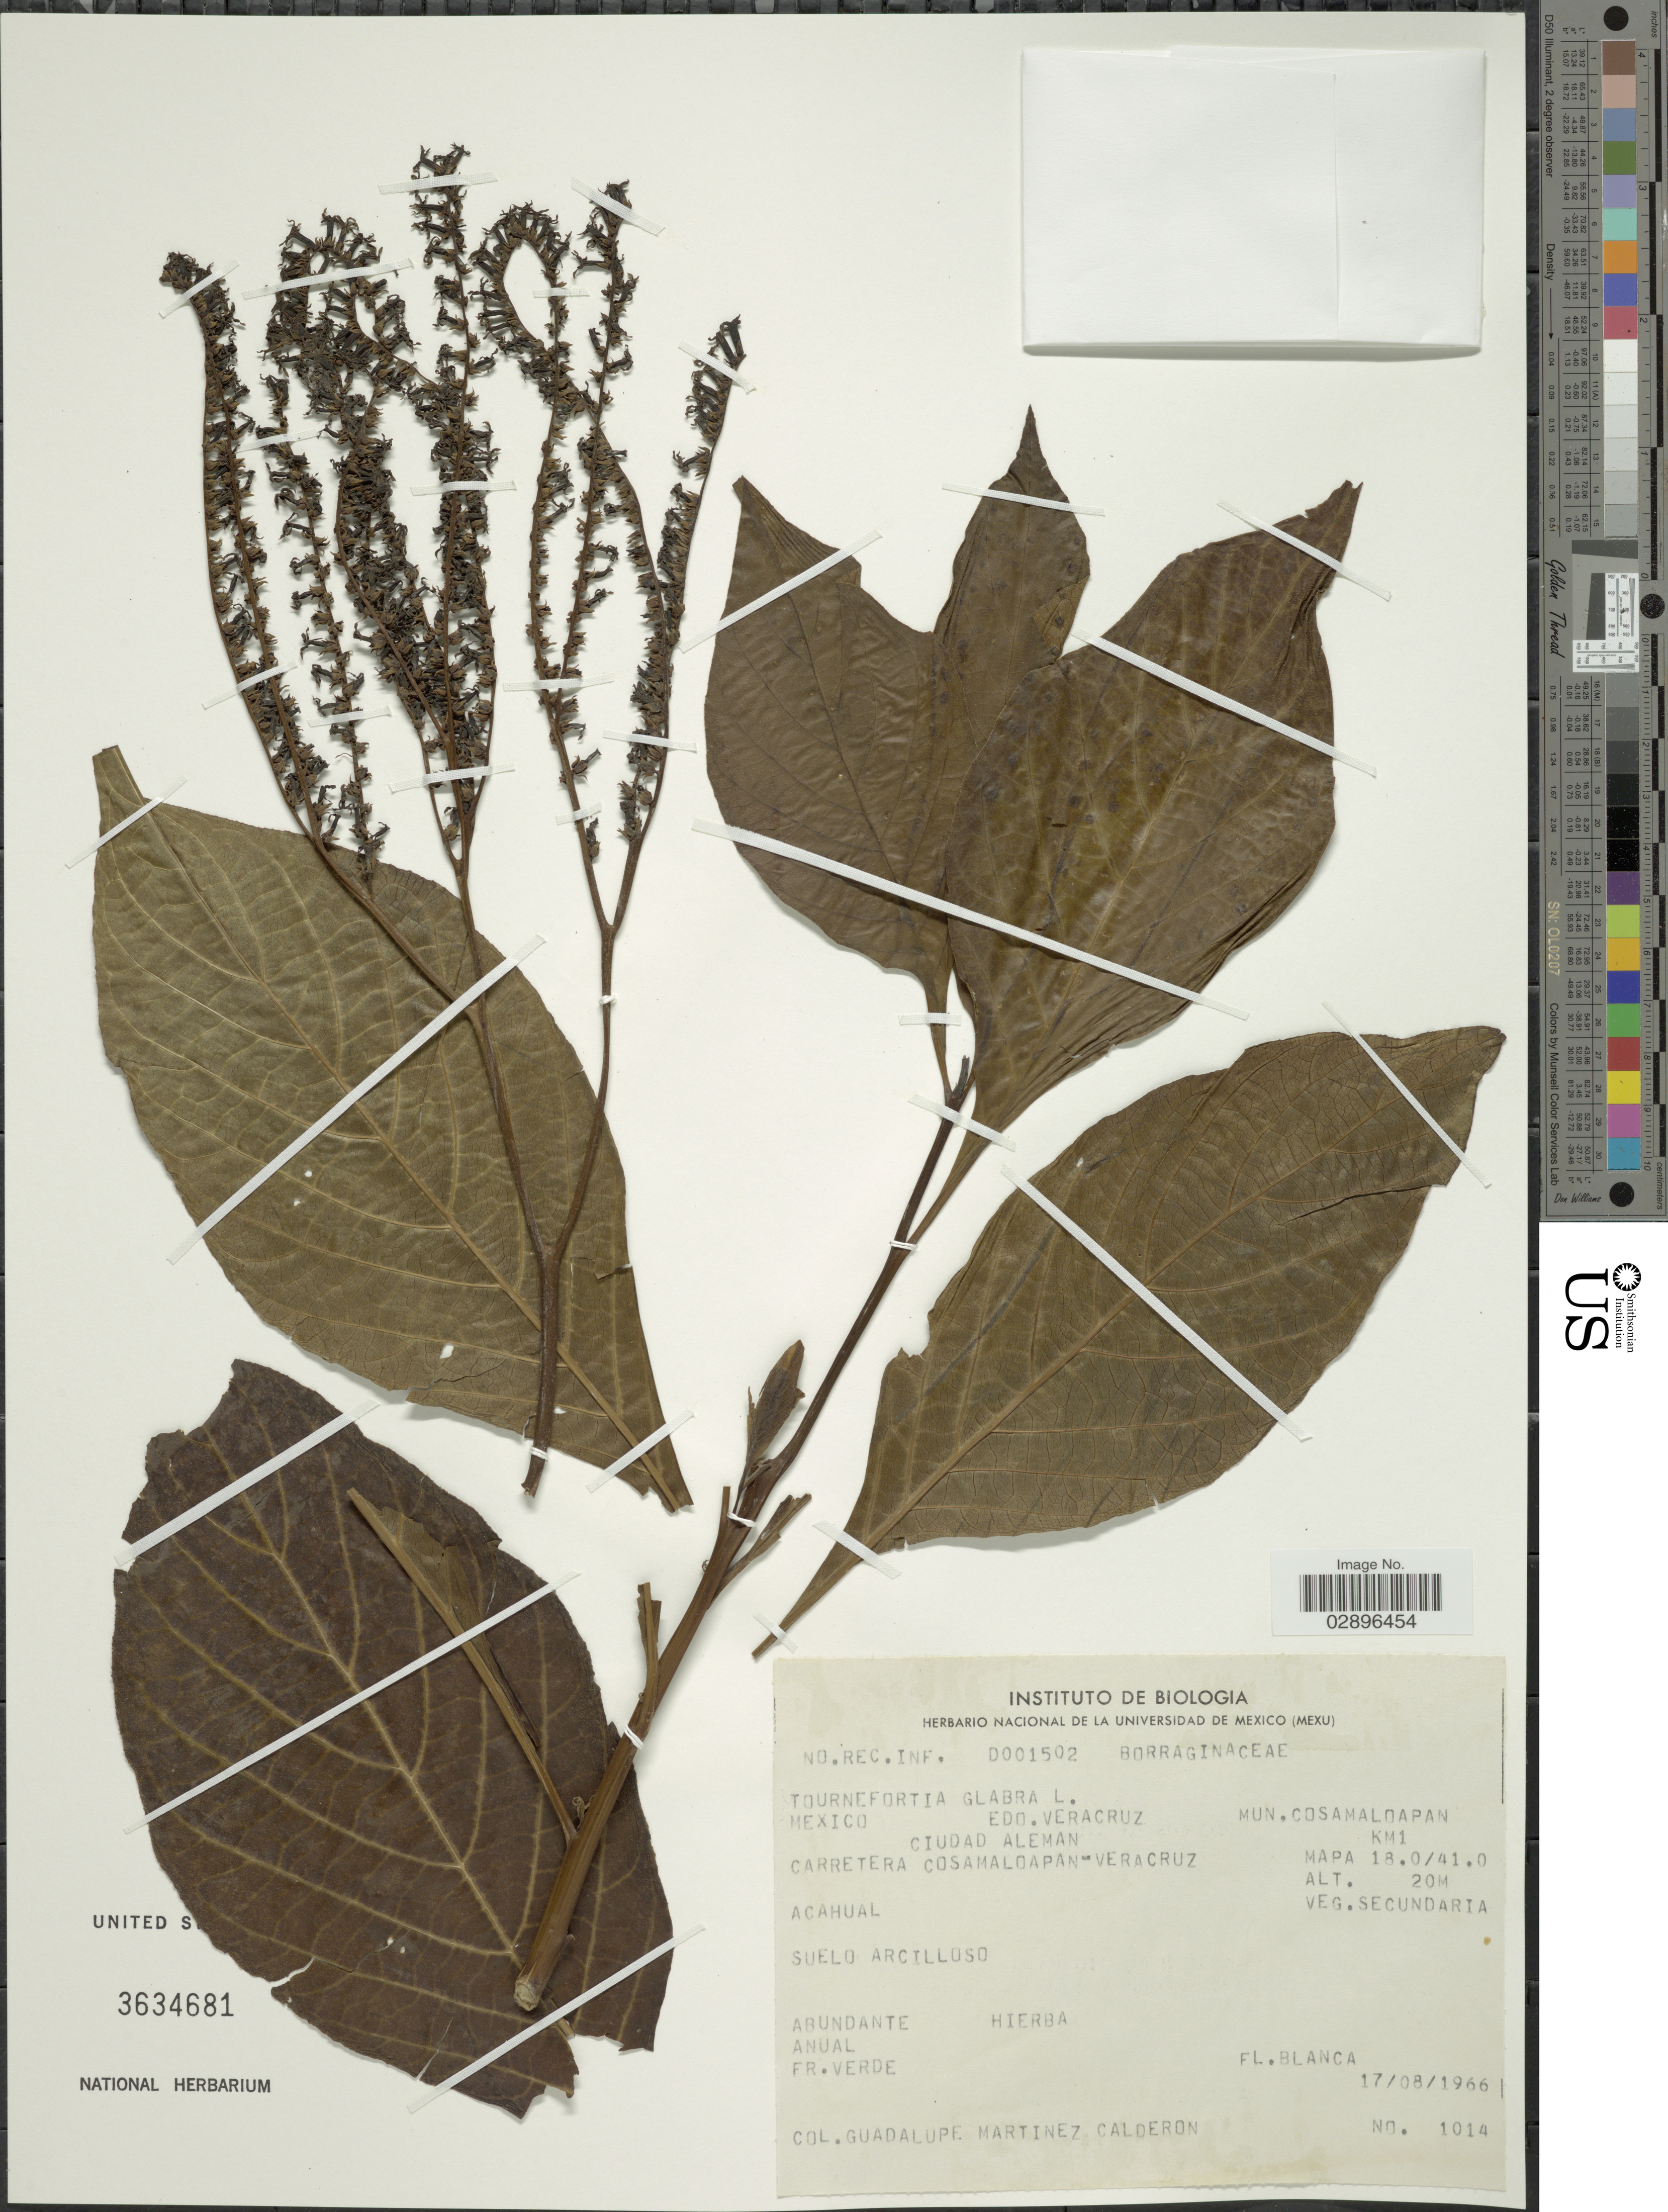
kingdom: Plantae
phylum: Tracheophyta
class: Magnoliopsida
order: Boraginales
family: Heliotropiaceae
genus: Tournefortia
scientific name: Tournefortia glabra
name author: L.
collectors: G. Martinez-C.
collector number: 1014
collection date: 1966-08-17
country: Mexico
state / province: Veracruz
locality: Edo. Veracruz, Mun. Cosamaloapan. Ciudad Aleman, Km 1 Carretera Cosamaloapan-Veracruz. Mapa 18.0/41.0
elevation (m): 20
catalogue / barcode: US 3634681